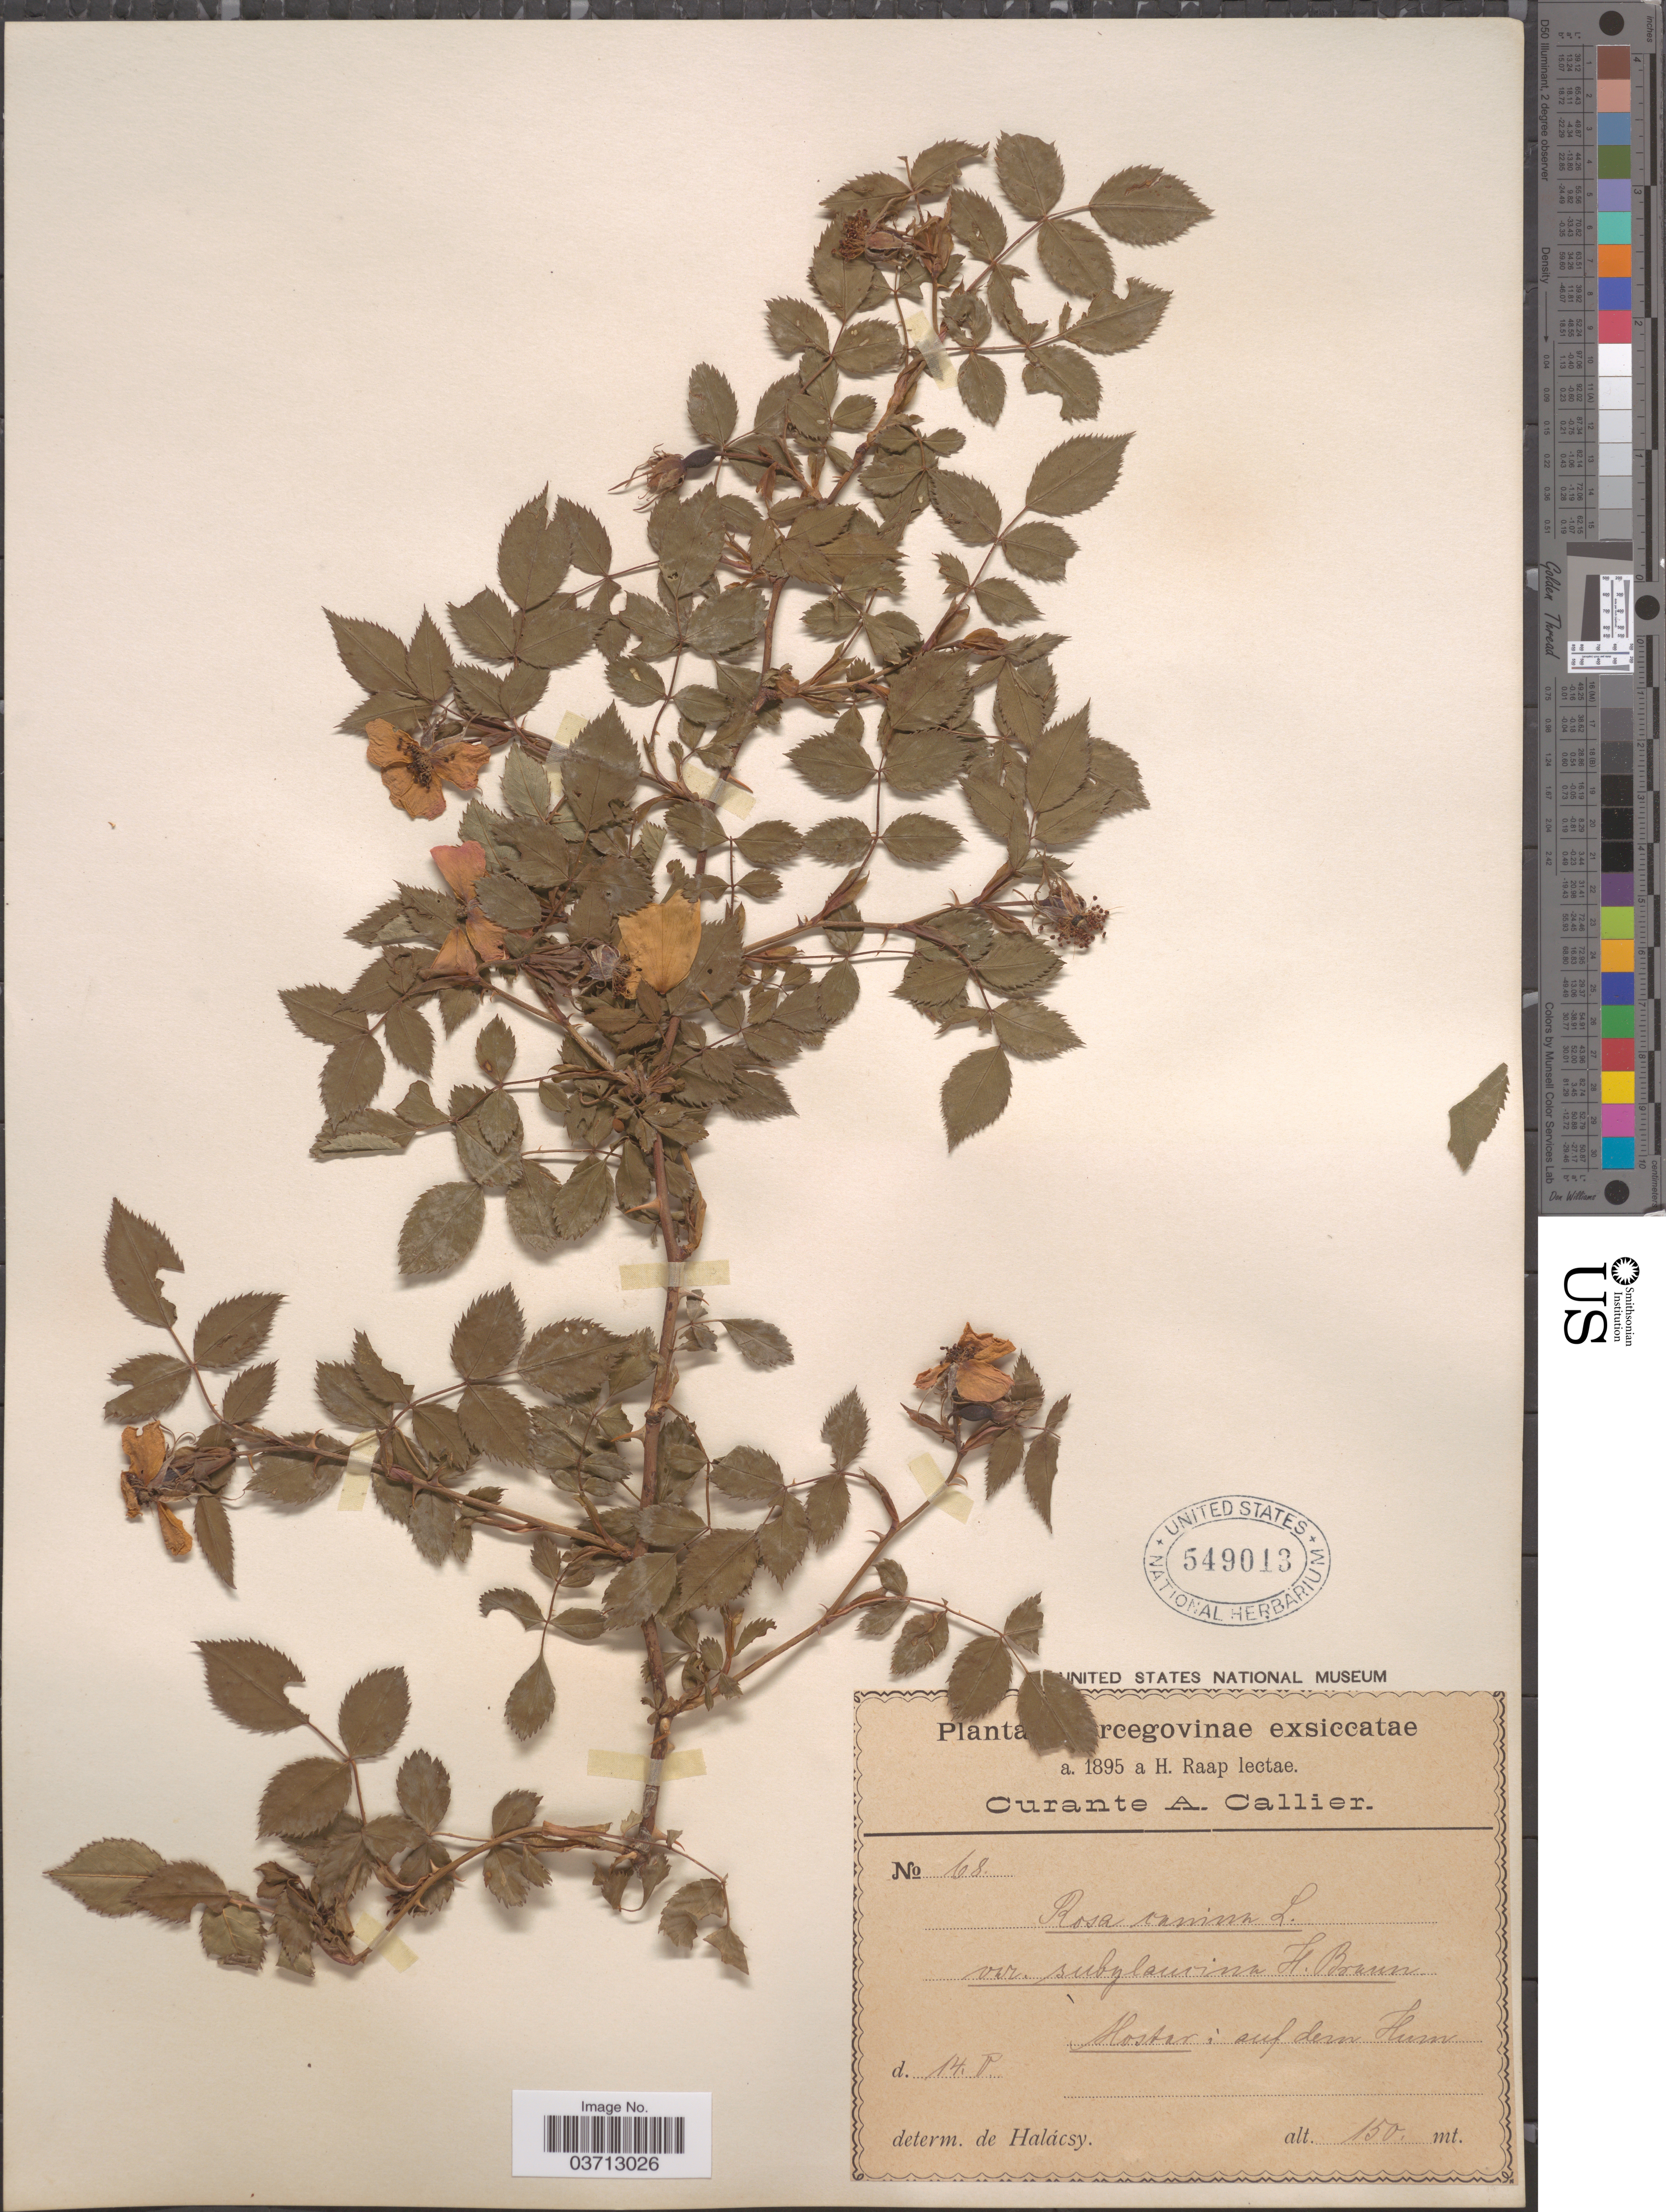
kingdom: Plantae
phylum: Tracheophyta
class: Magnoliopsida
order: Rosales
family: Rosaceae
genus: Rosa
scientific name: Rosa canina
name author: L.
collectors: H. Raap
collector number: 68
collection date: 1895-05-14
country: Bosnia and Herzegovina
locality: Mostar: auf dem Hum.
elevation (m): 150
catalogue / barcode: US 549013